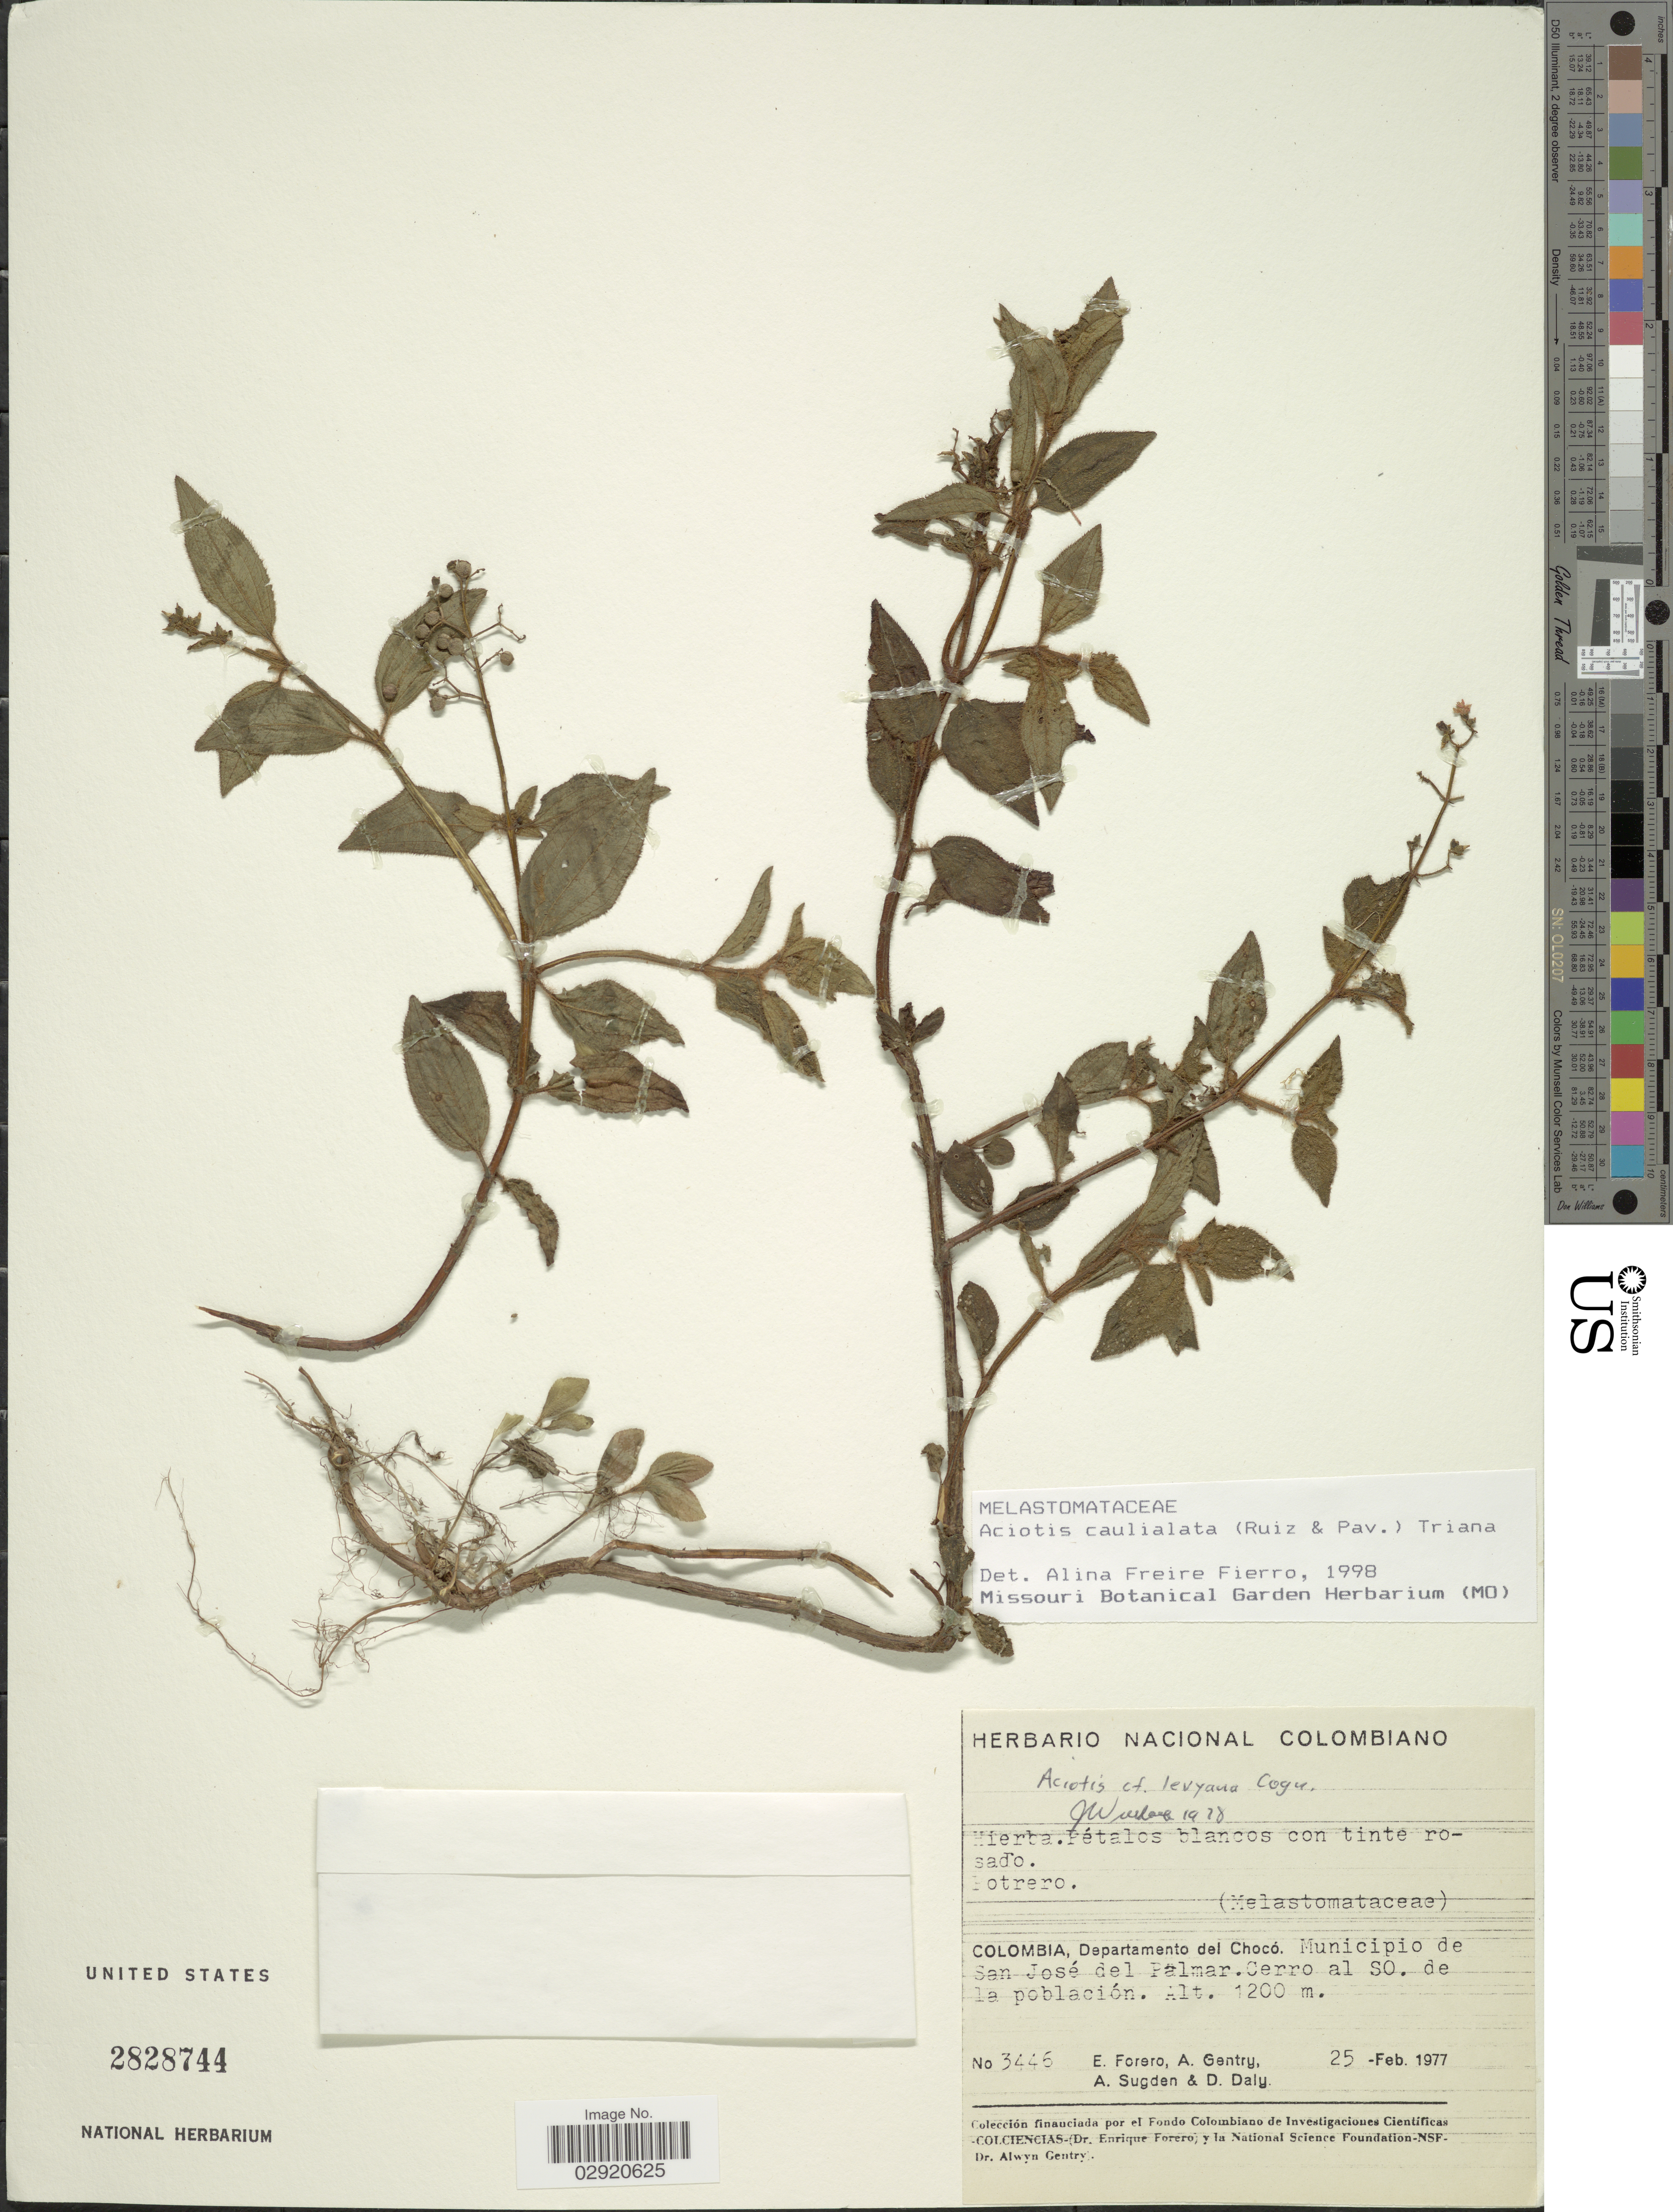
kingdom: Plantae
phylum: Tracheophyta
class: Magnoliopsida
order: Myrtales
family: Melastomataceae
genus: Aciotis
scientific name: Aciotis rubricaulis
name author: (Mart. ex DC.) Triana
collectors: E. Forero, A. H. Gentry, A. Sugden & D. C. Daly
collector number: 3446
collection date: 1977-02-25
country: Colombia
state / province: Chocó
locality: Departamento del Chocó. Municipio de San José del Palmar. Cerro al SO. de la población.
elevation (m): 1200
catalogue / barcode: US 2828744